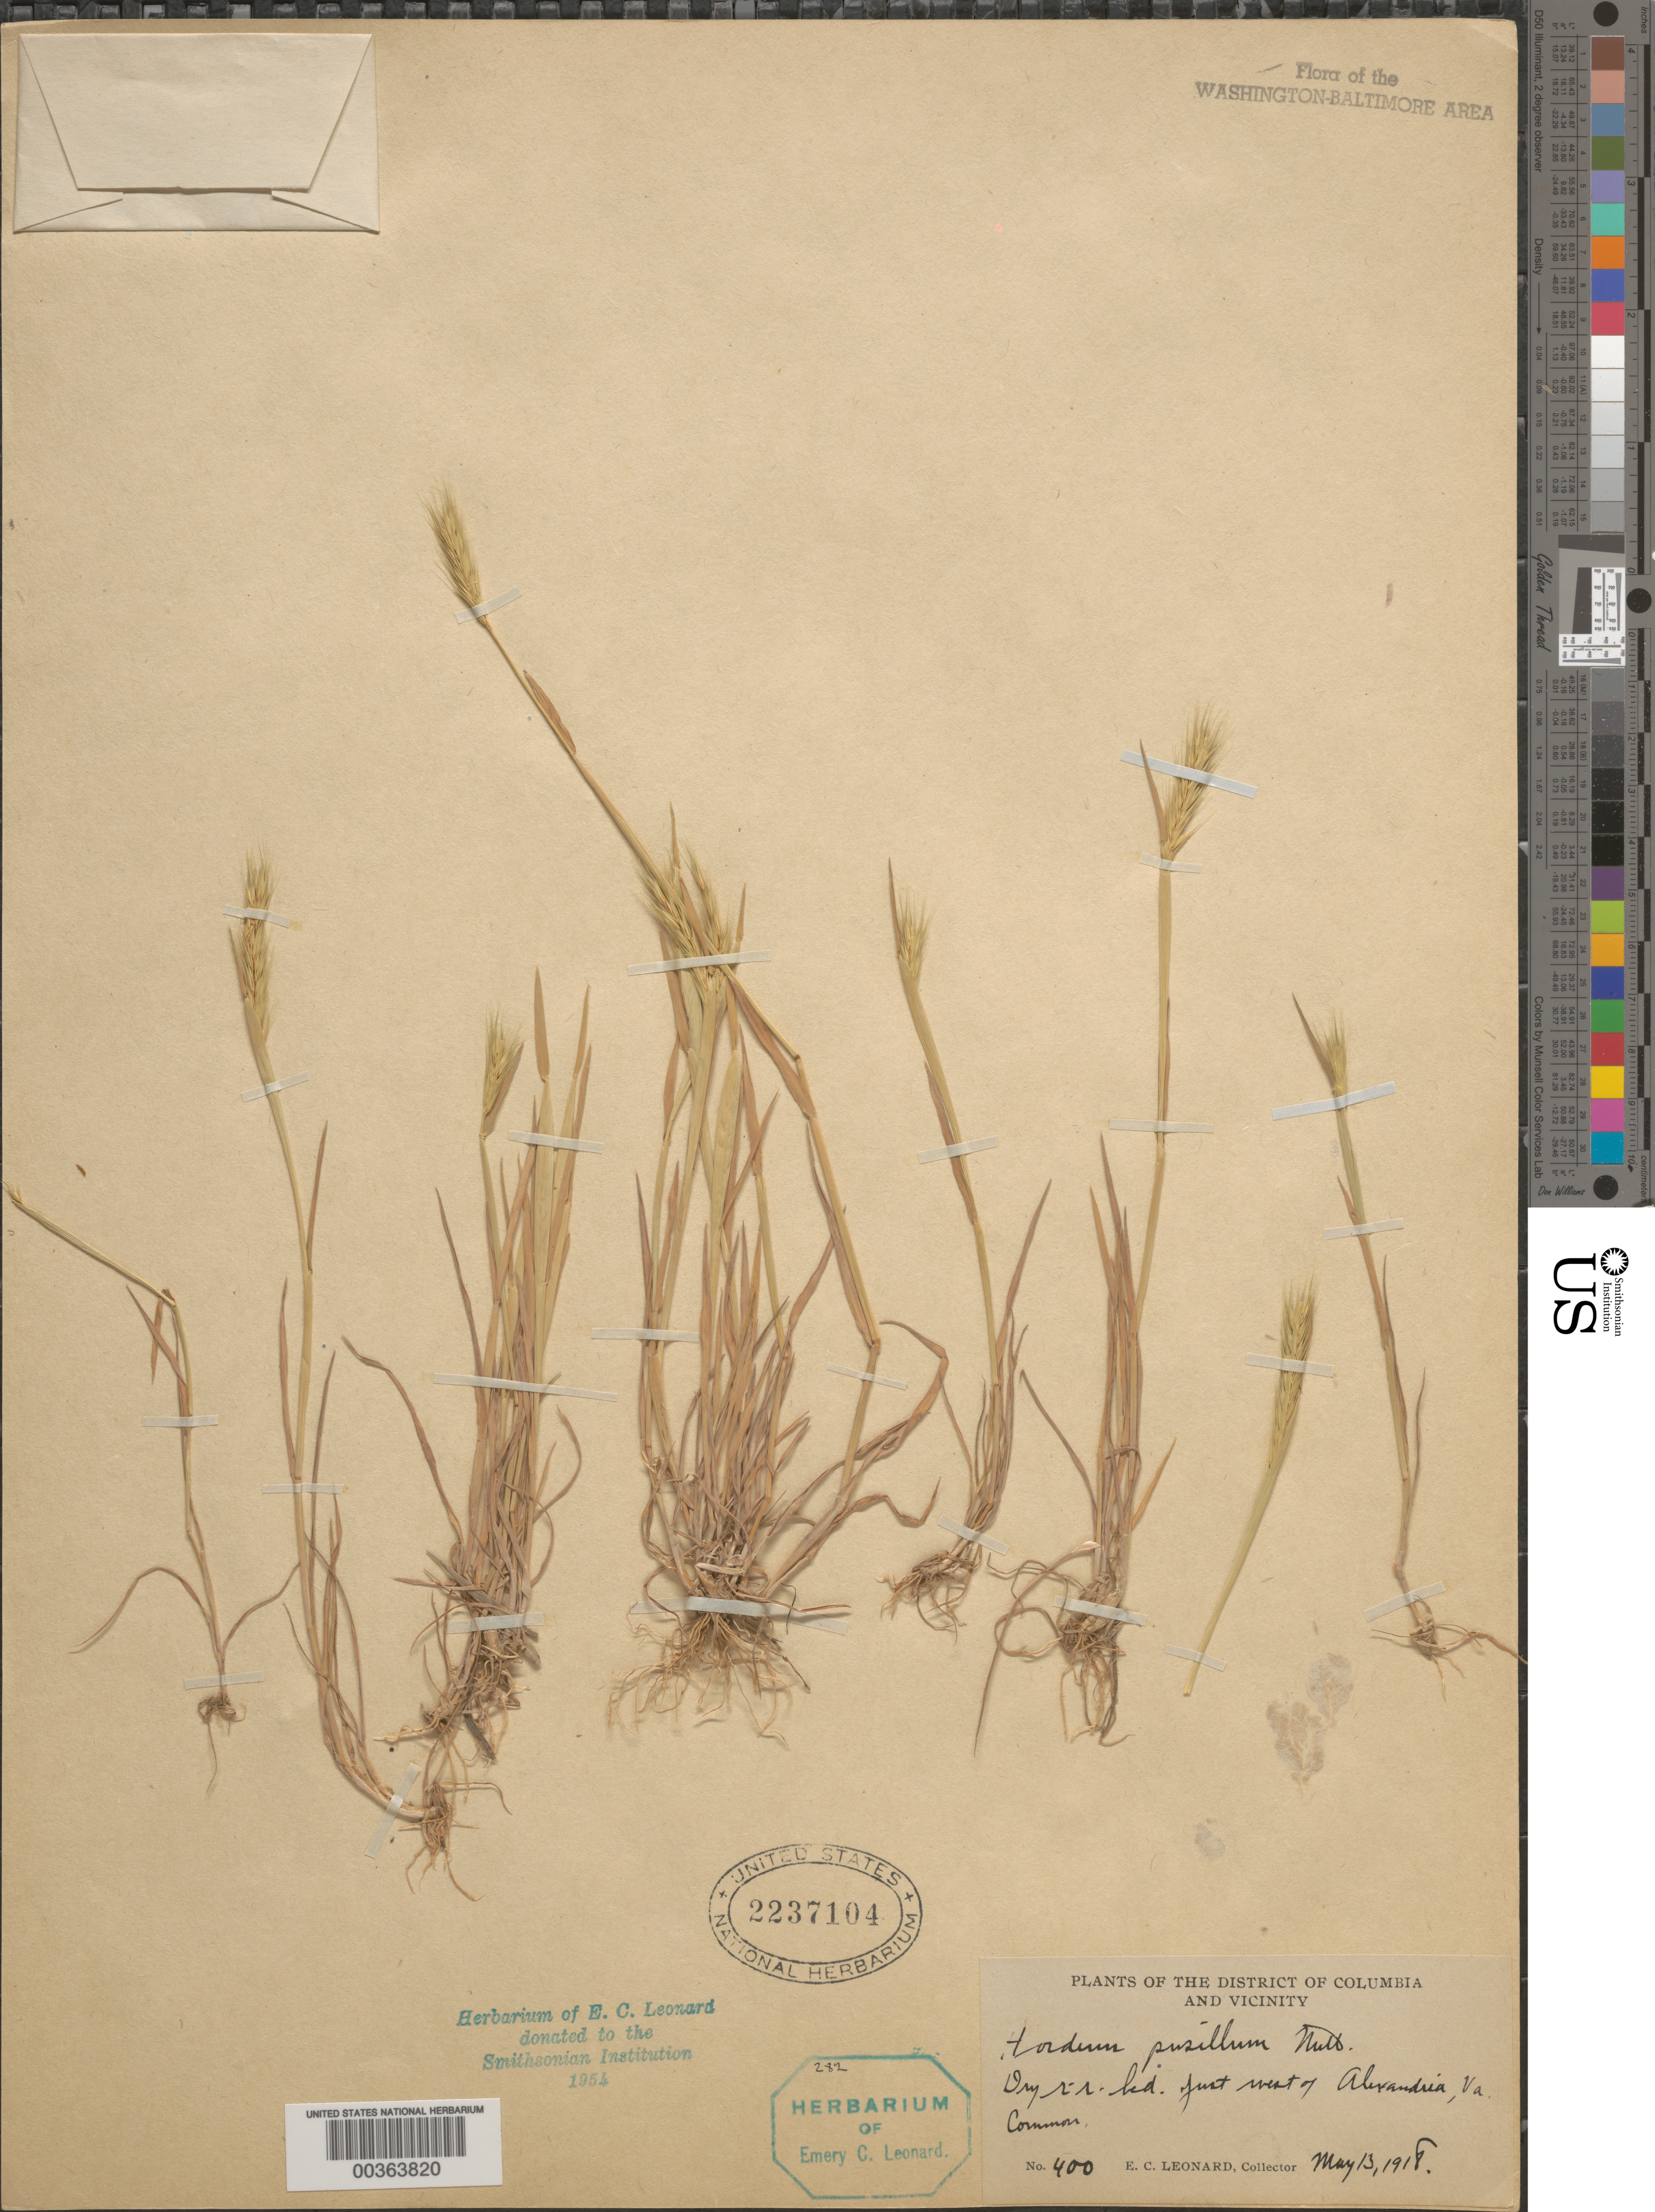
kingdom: Plantae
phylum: Tracheophyta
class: Liliopsida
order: Poales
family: Poaceae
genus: Hordeum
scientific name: Hordeum pusillum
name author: Nutt.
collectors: E. C. Leonard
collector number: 400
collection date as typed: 13 May 1918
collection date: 1918-05-13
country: United States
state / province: Virginia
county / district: Fairfax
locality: West of Alexandria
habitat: Dry railroad bed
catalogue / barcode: US 2237104